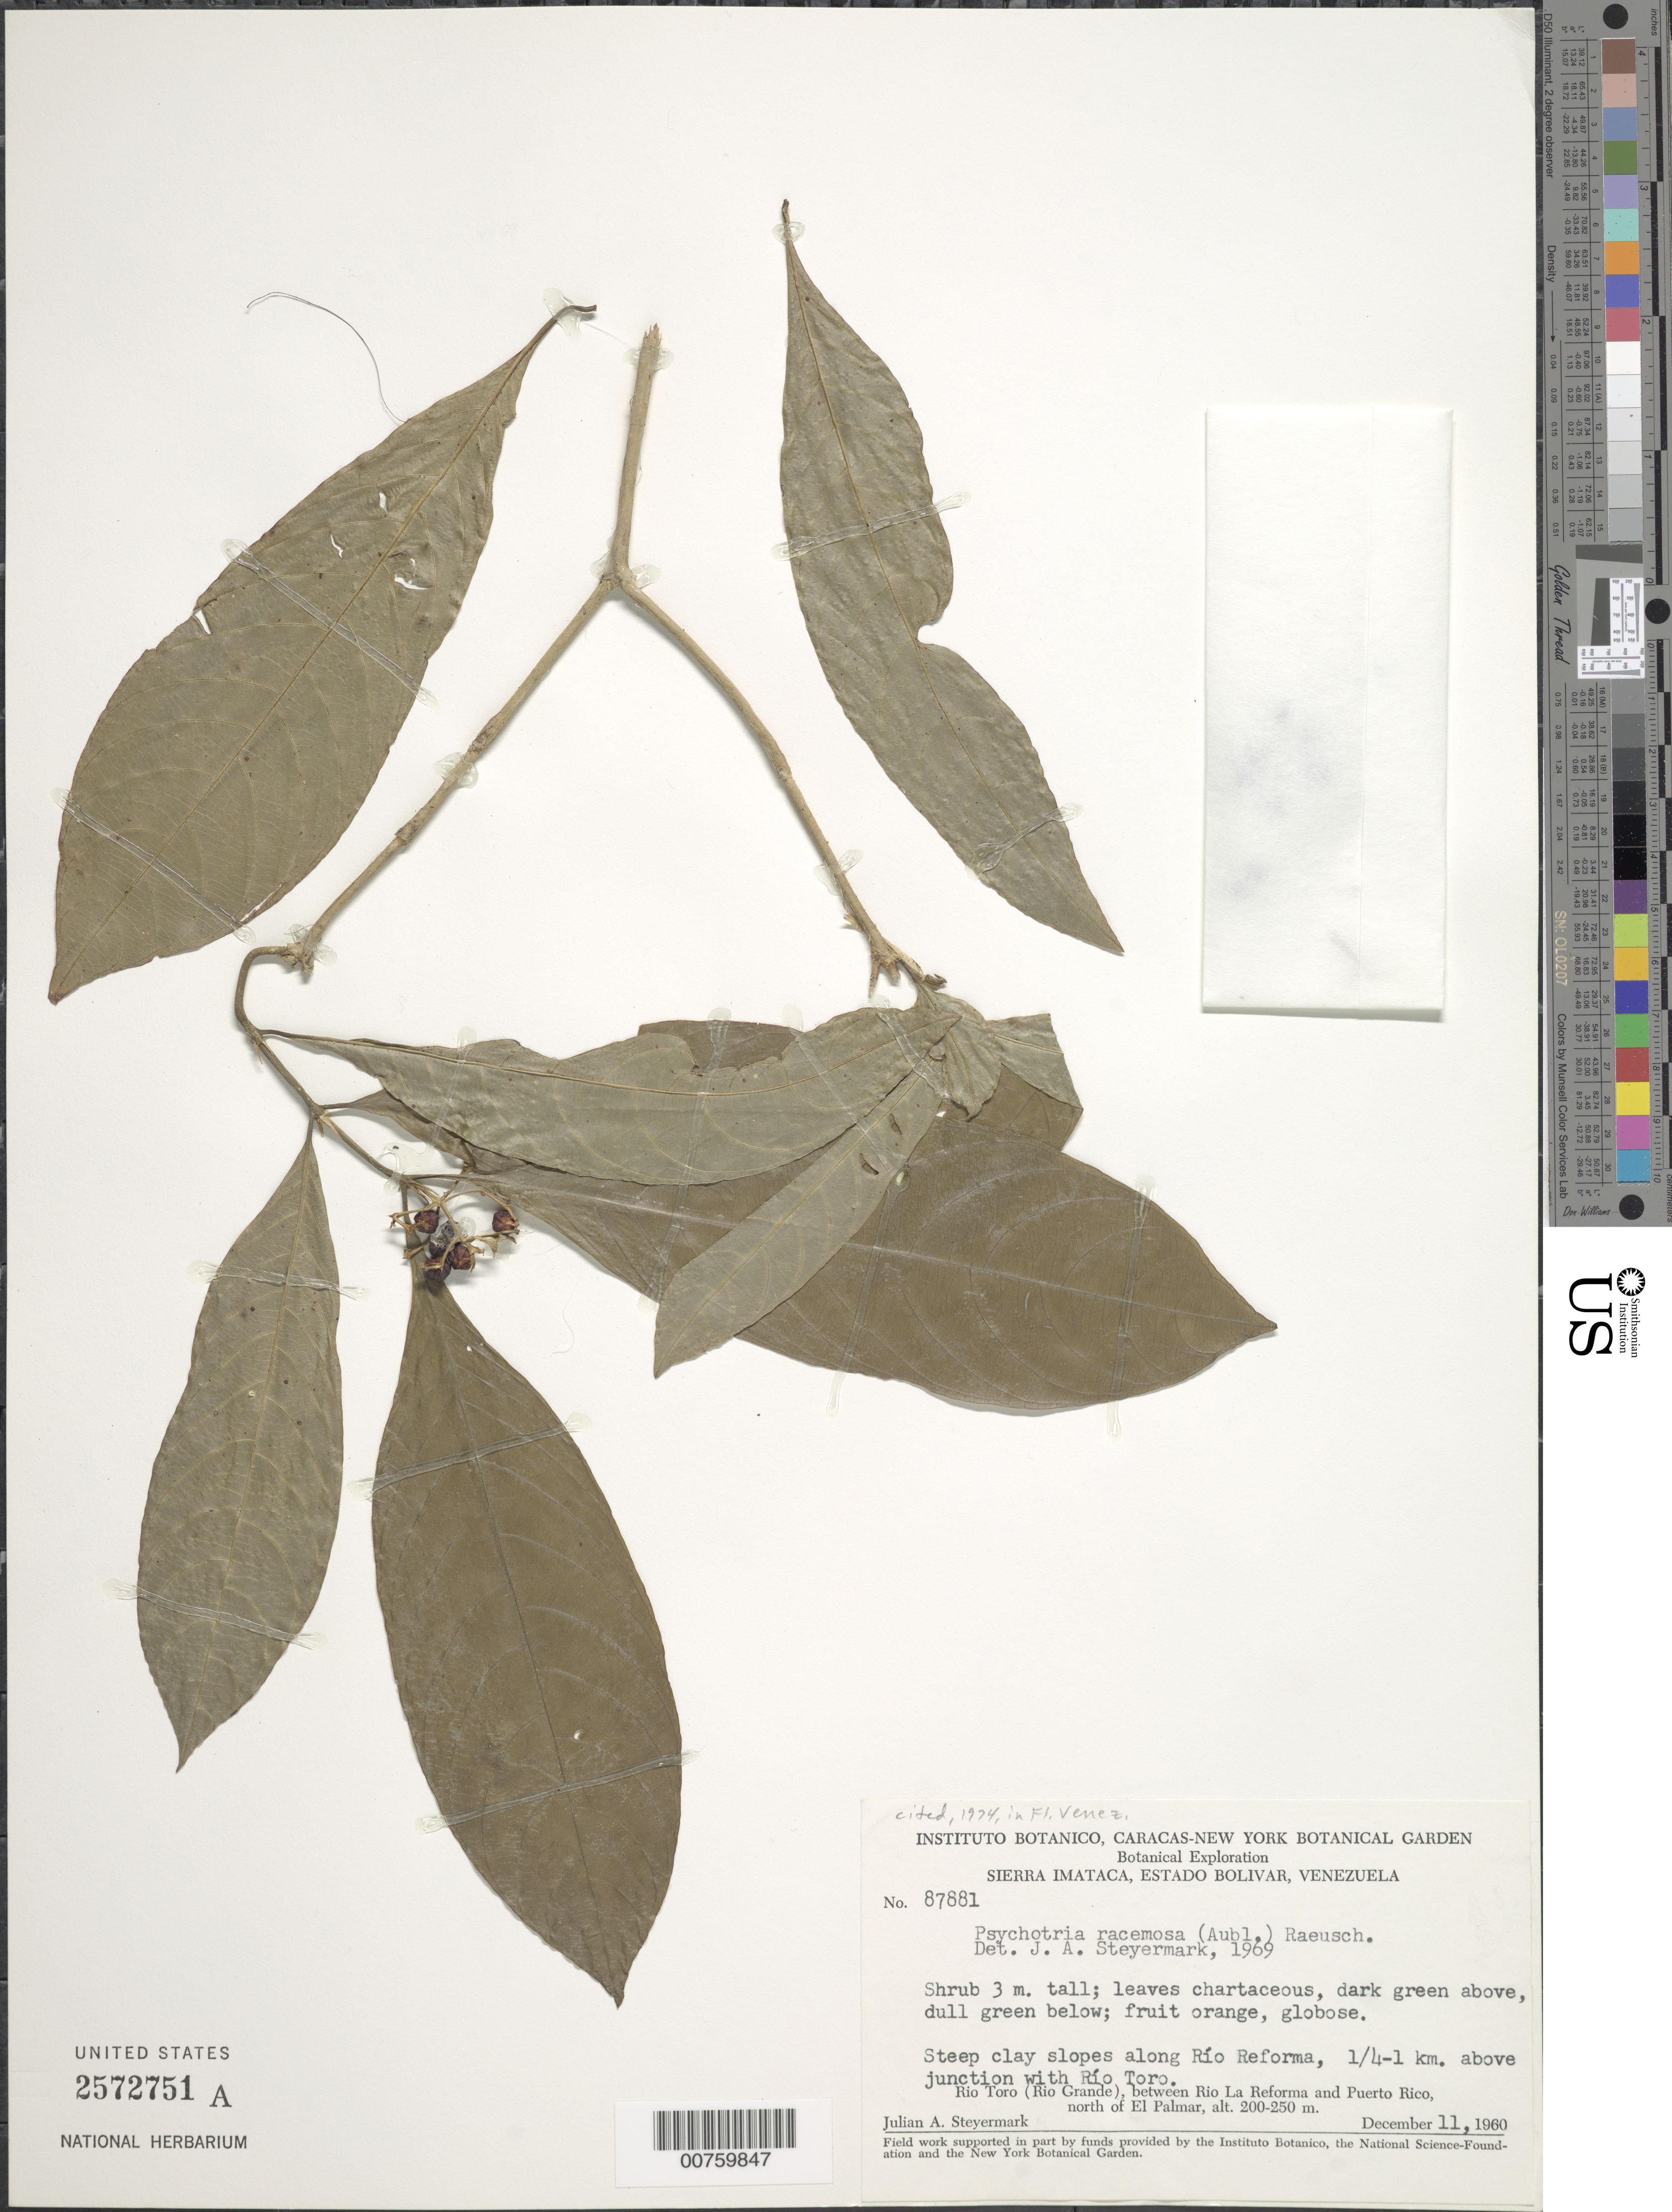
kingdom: Plantae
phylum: Tracheophyta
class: Magnoliopsida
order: Gentianales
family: Rubiaceae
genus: Psychotria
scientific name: Psychotria racemosa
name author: Rich.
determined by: Steyermark, Julian A., (VEN)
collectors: J. Steyermark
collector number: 87881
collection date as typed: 11-Dec-60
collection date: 1960-12-11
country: Venezuela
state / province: Bolívar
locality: Río Reforma, 0.25-1 km above junction with Río Toro (Río Grande), between Río La Reforma and Puerto Rico, N of El Palmar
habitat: Steep clay slopes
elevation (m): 200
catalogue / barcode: US 2572751A